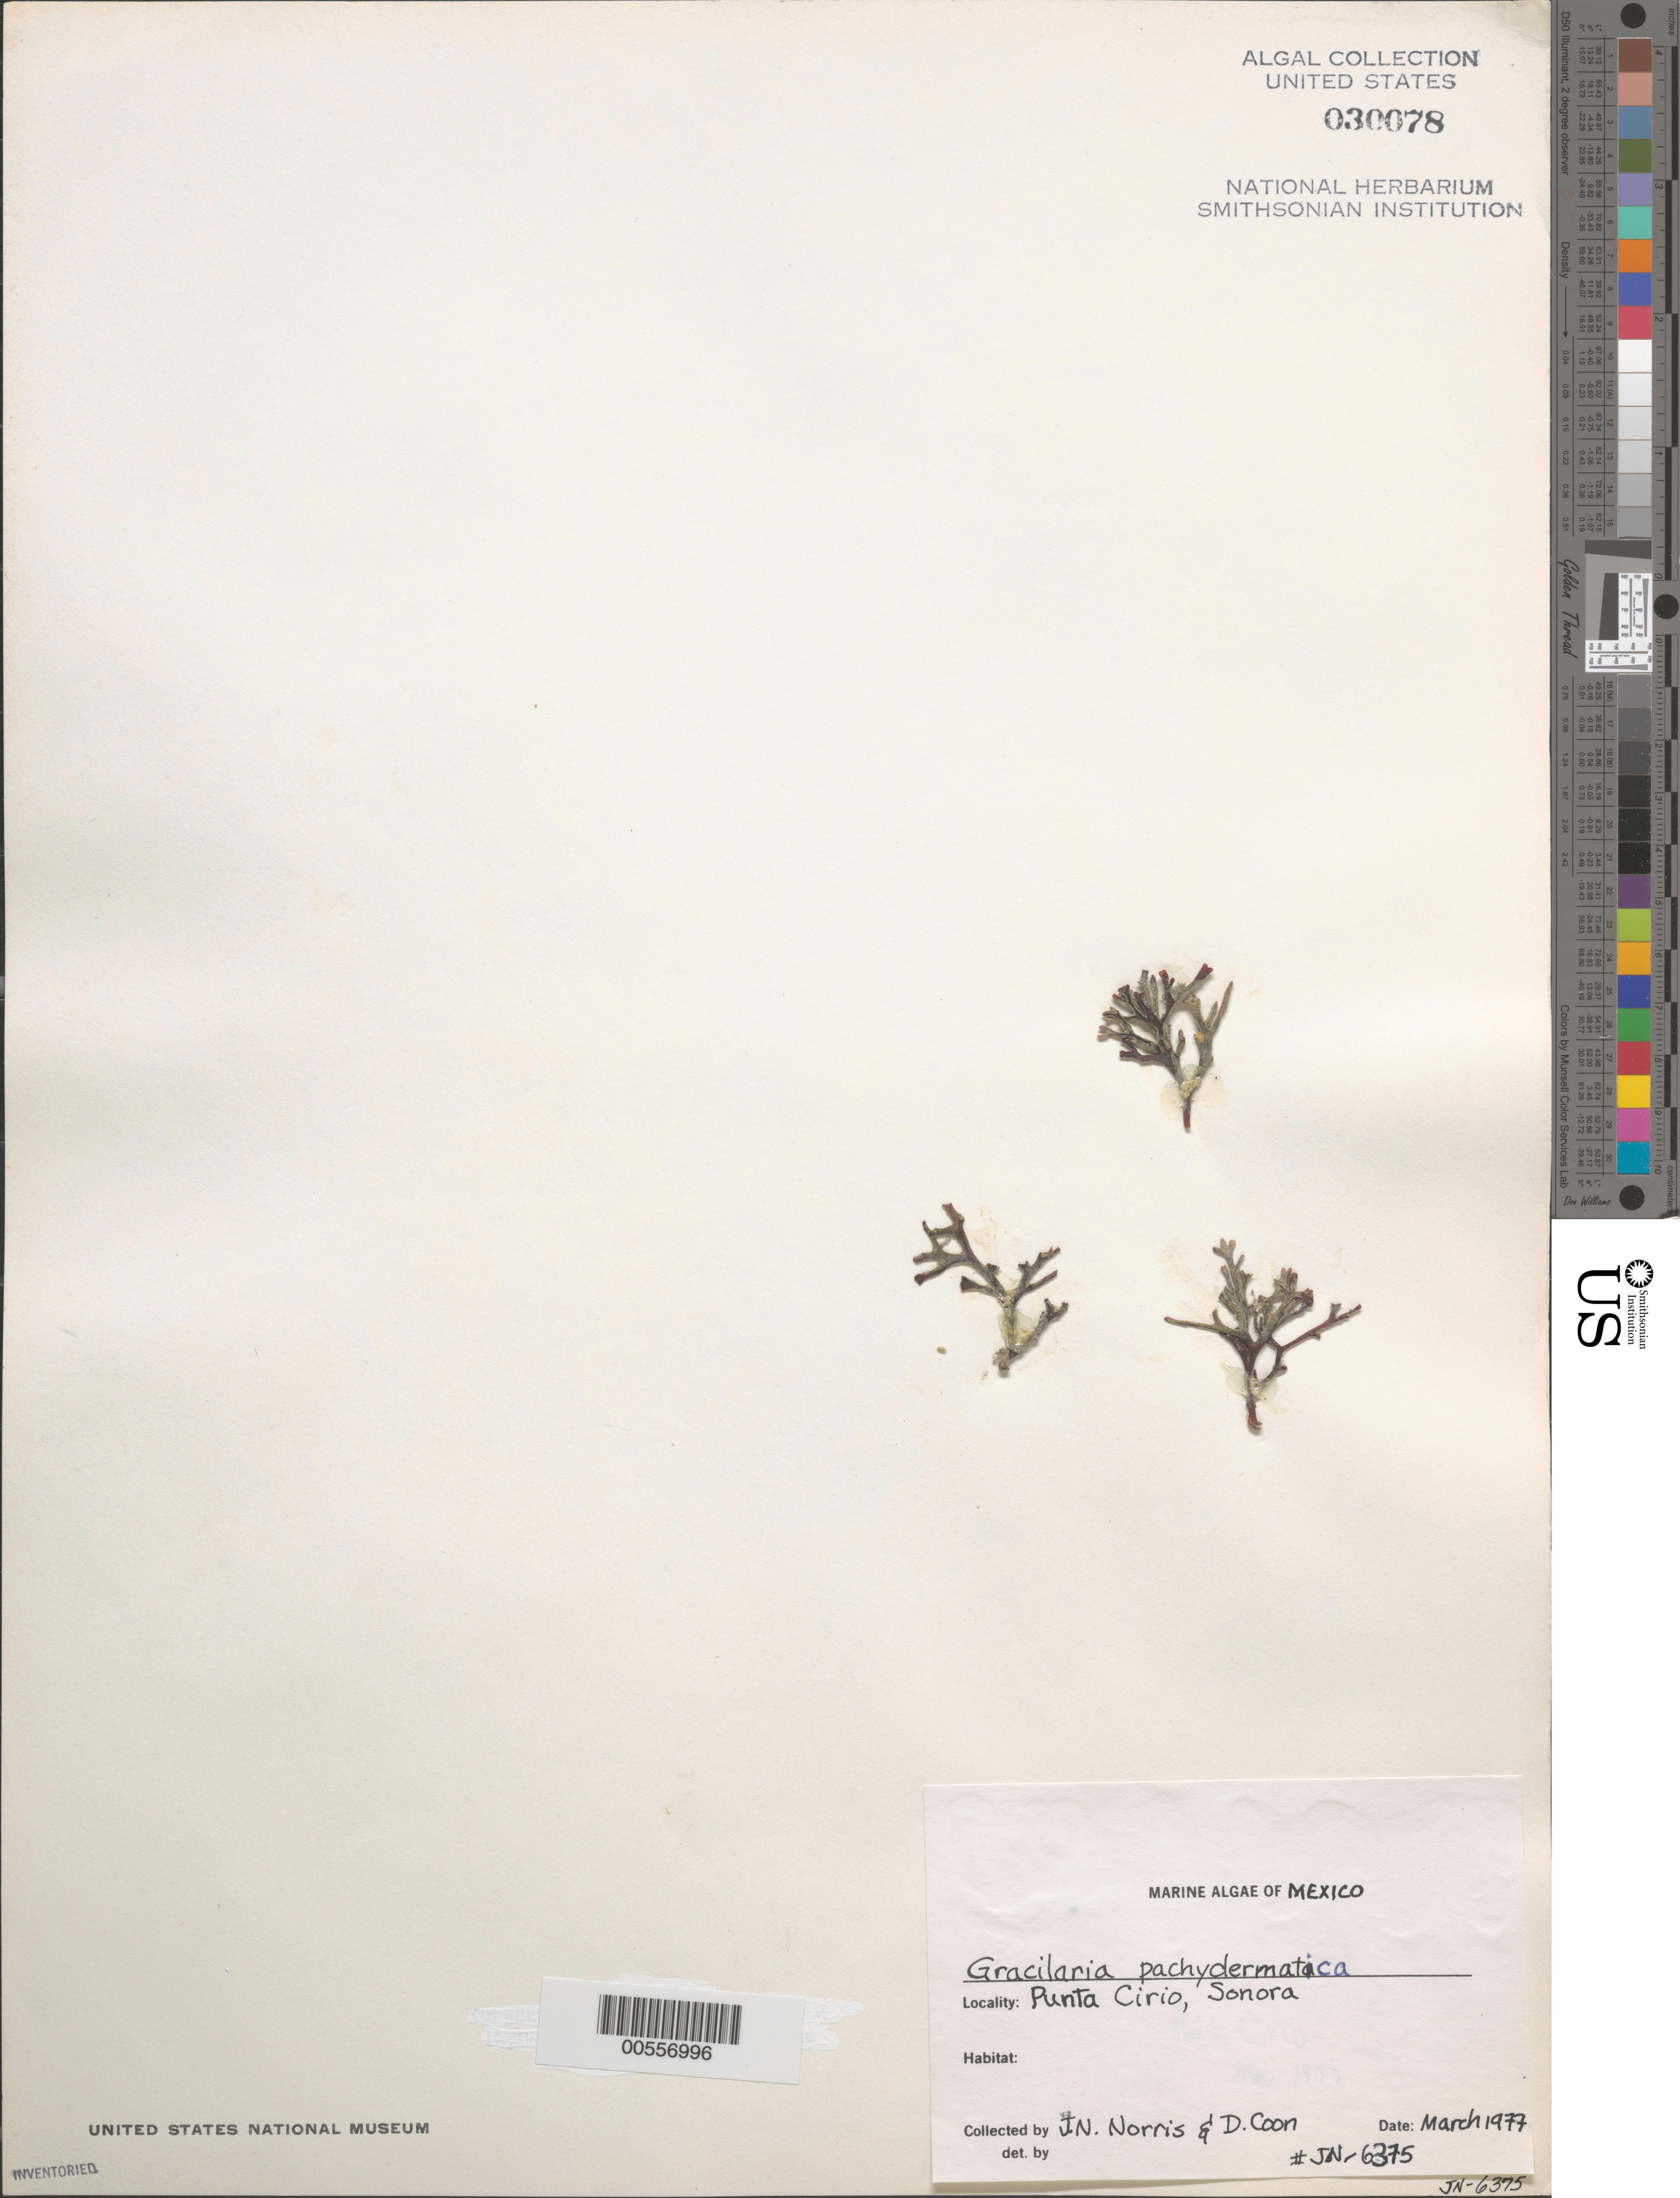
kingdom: Plantae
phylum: Rhodophyta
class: Florideophyceae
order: Gracilariales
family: Gracilariaceae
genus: Gracilaria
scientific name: Gracilaria pachydermatica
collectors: J. N. Norris & D. Coon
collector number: JN-6375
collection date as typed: Mar 1977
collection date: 1977-03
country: Mexico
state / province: Sonora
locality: Punta Cirio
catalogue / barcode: US 30078